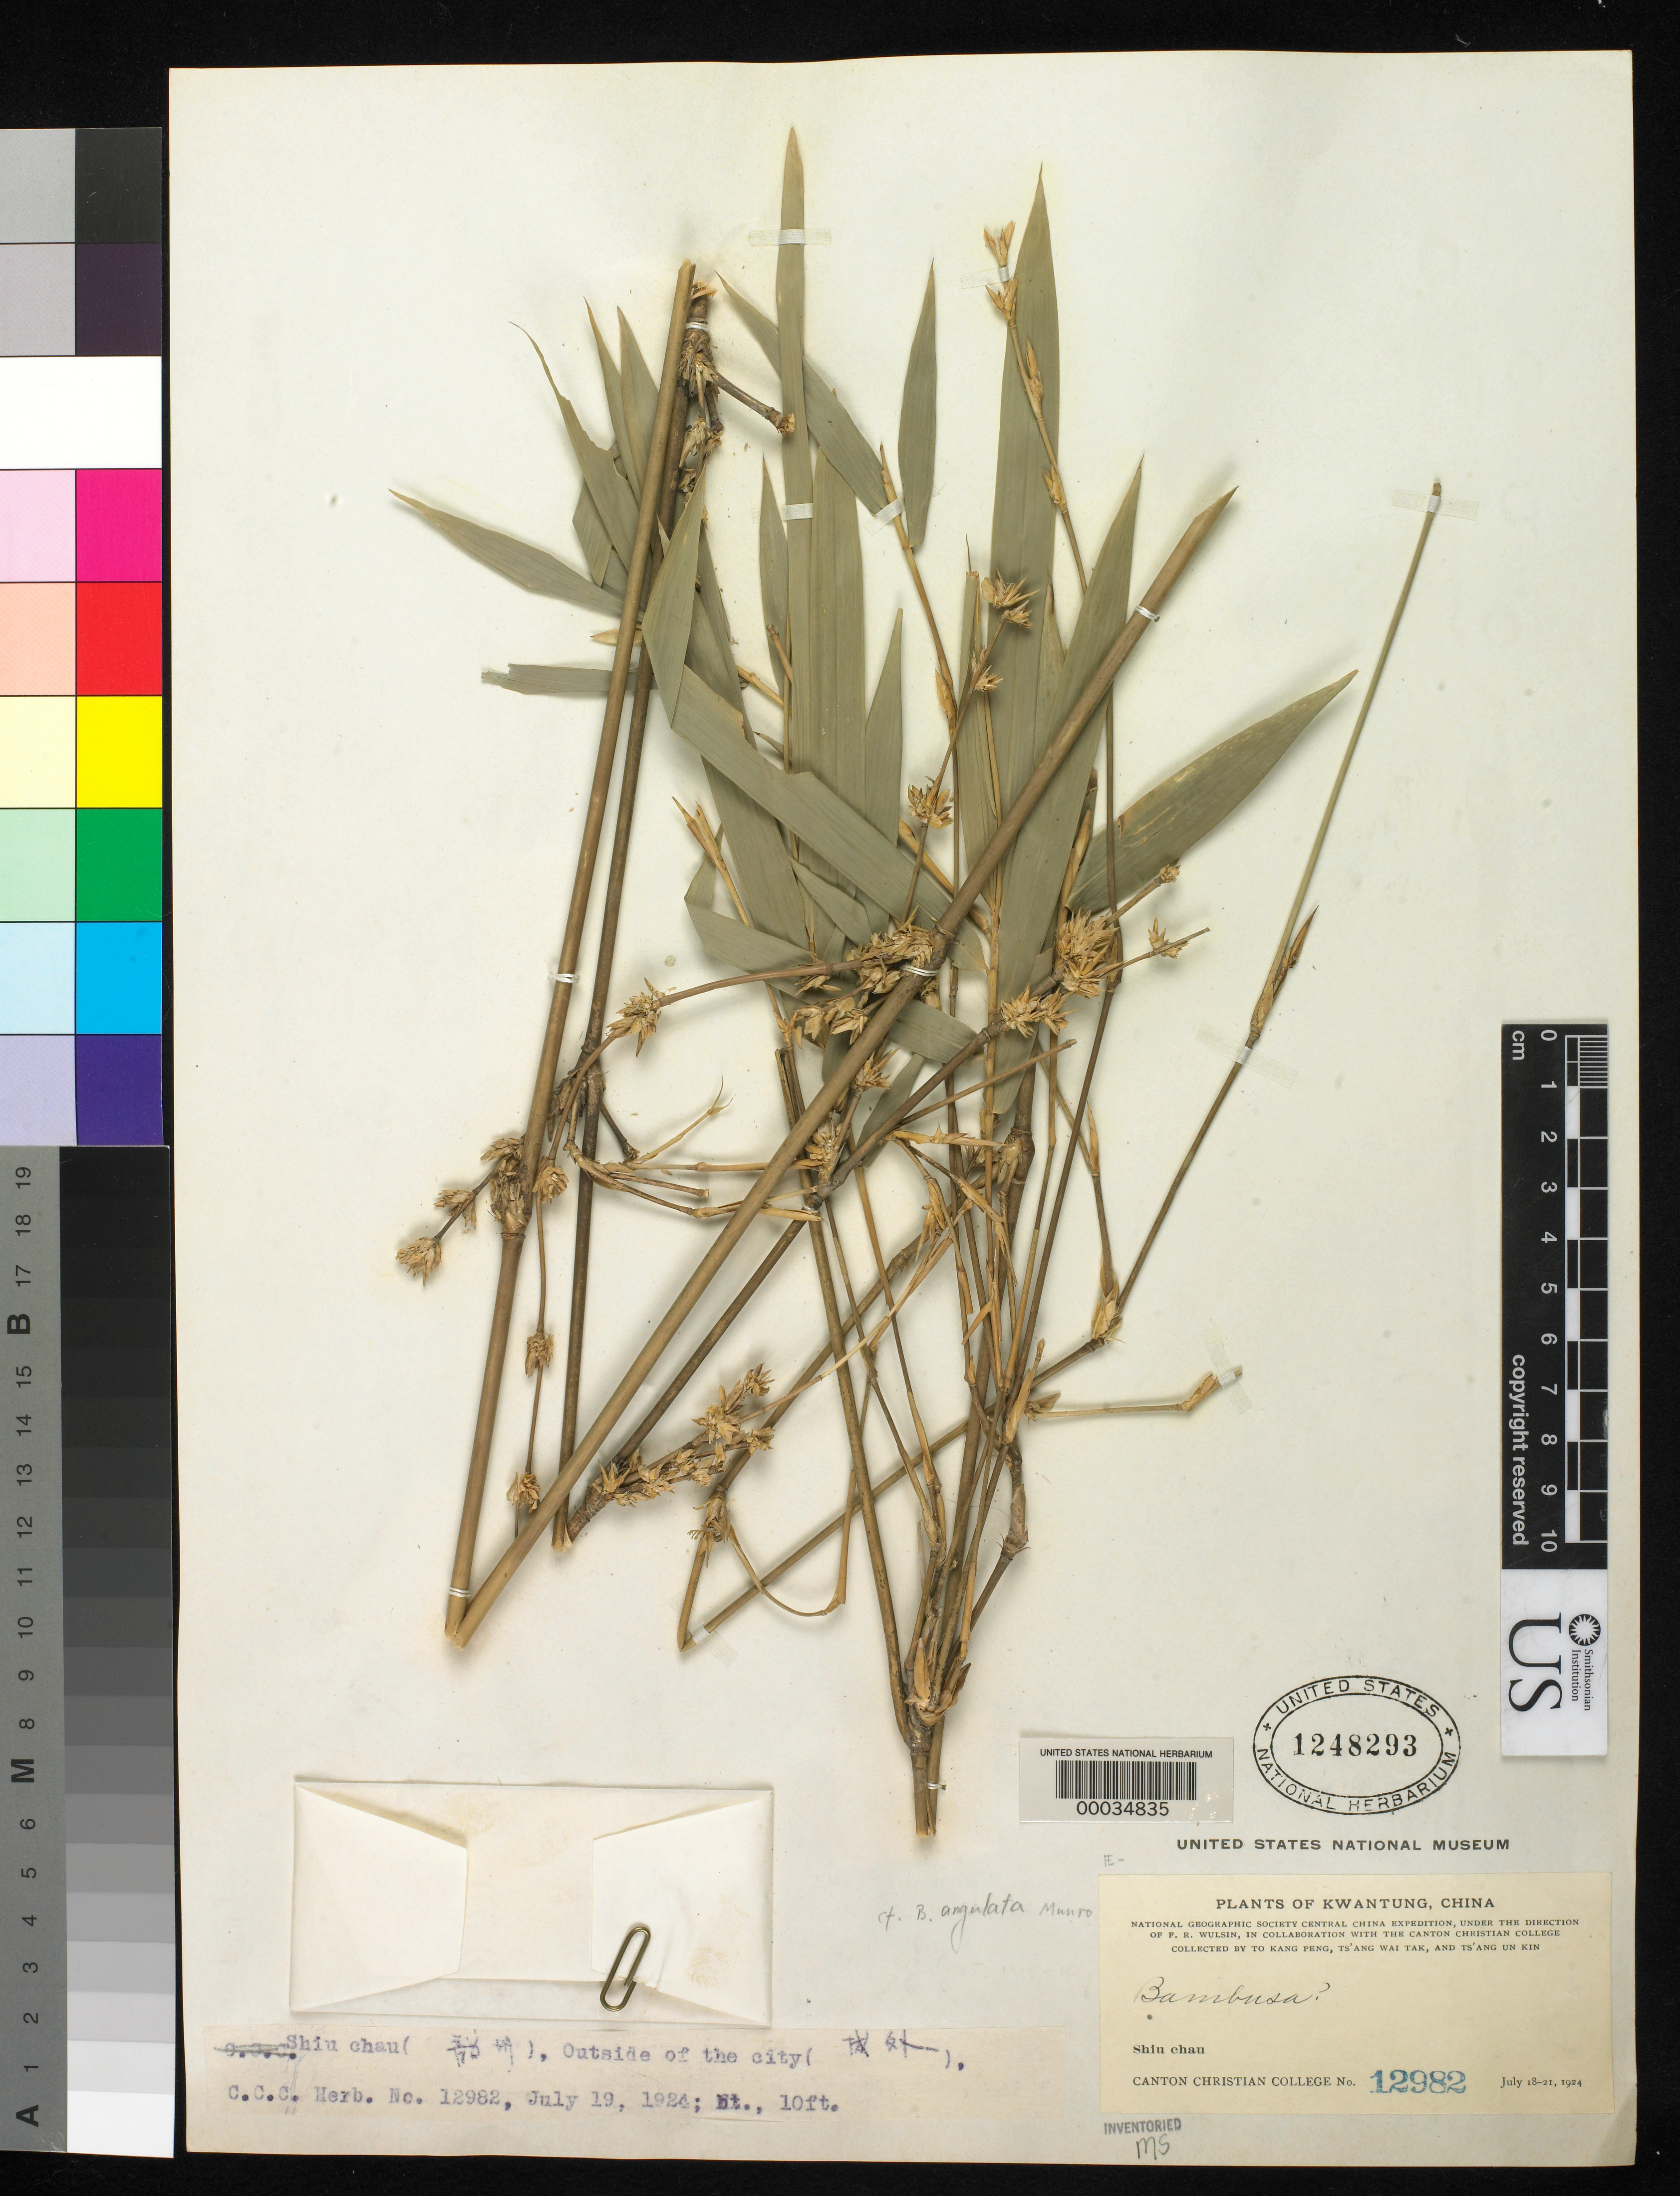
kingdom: Plantae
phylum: Tracheophyta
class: Liliopsida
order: Poales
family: Poaceae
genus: Bambusa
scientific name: Bambusa tuldoides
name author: Munro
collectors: P. Kang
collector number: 12982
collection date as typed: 19 Jul 1924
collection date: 1924-07-19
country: China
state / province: Guangdong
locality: Shiu chau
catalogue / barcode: US 1248293